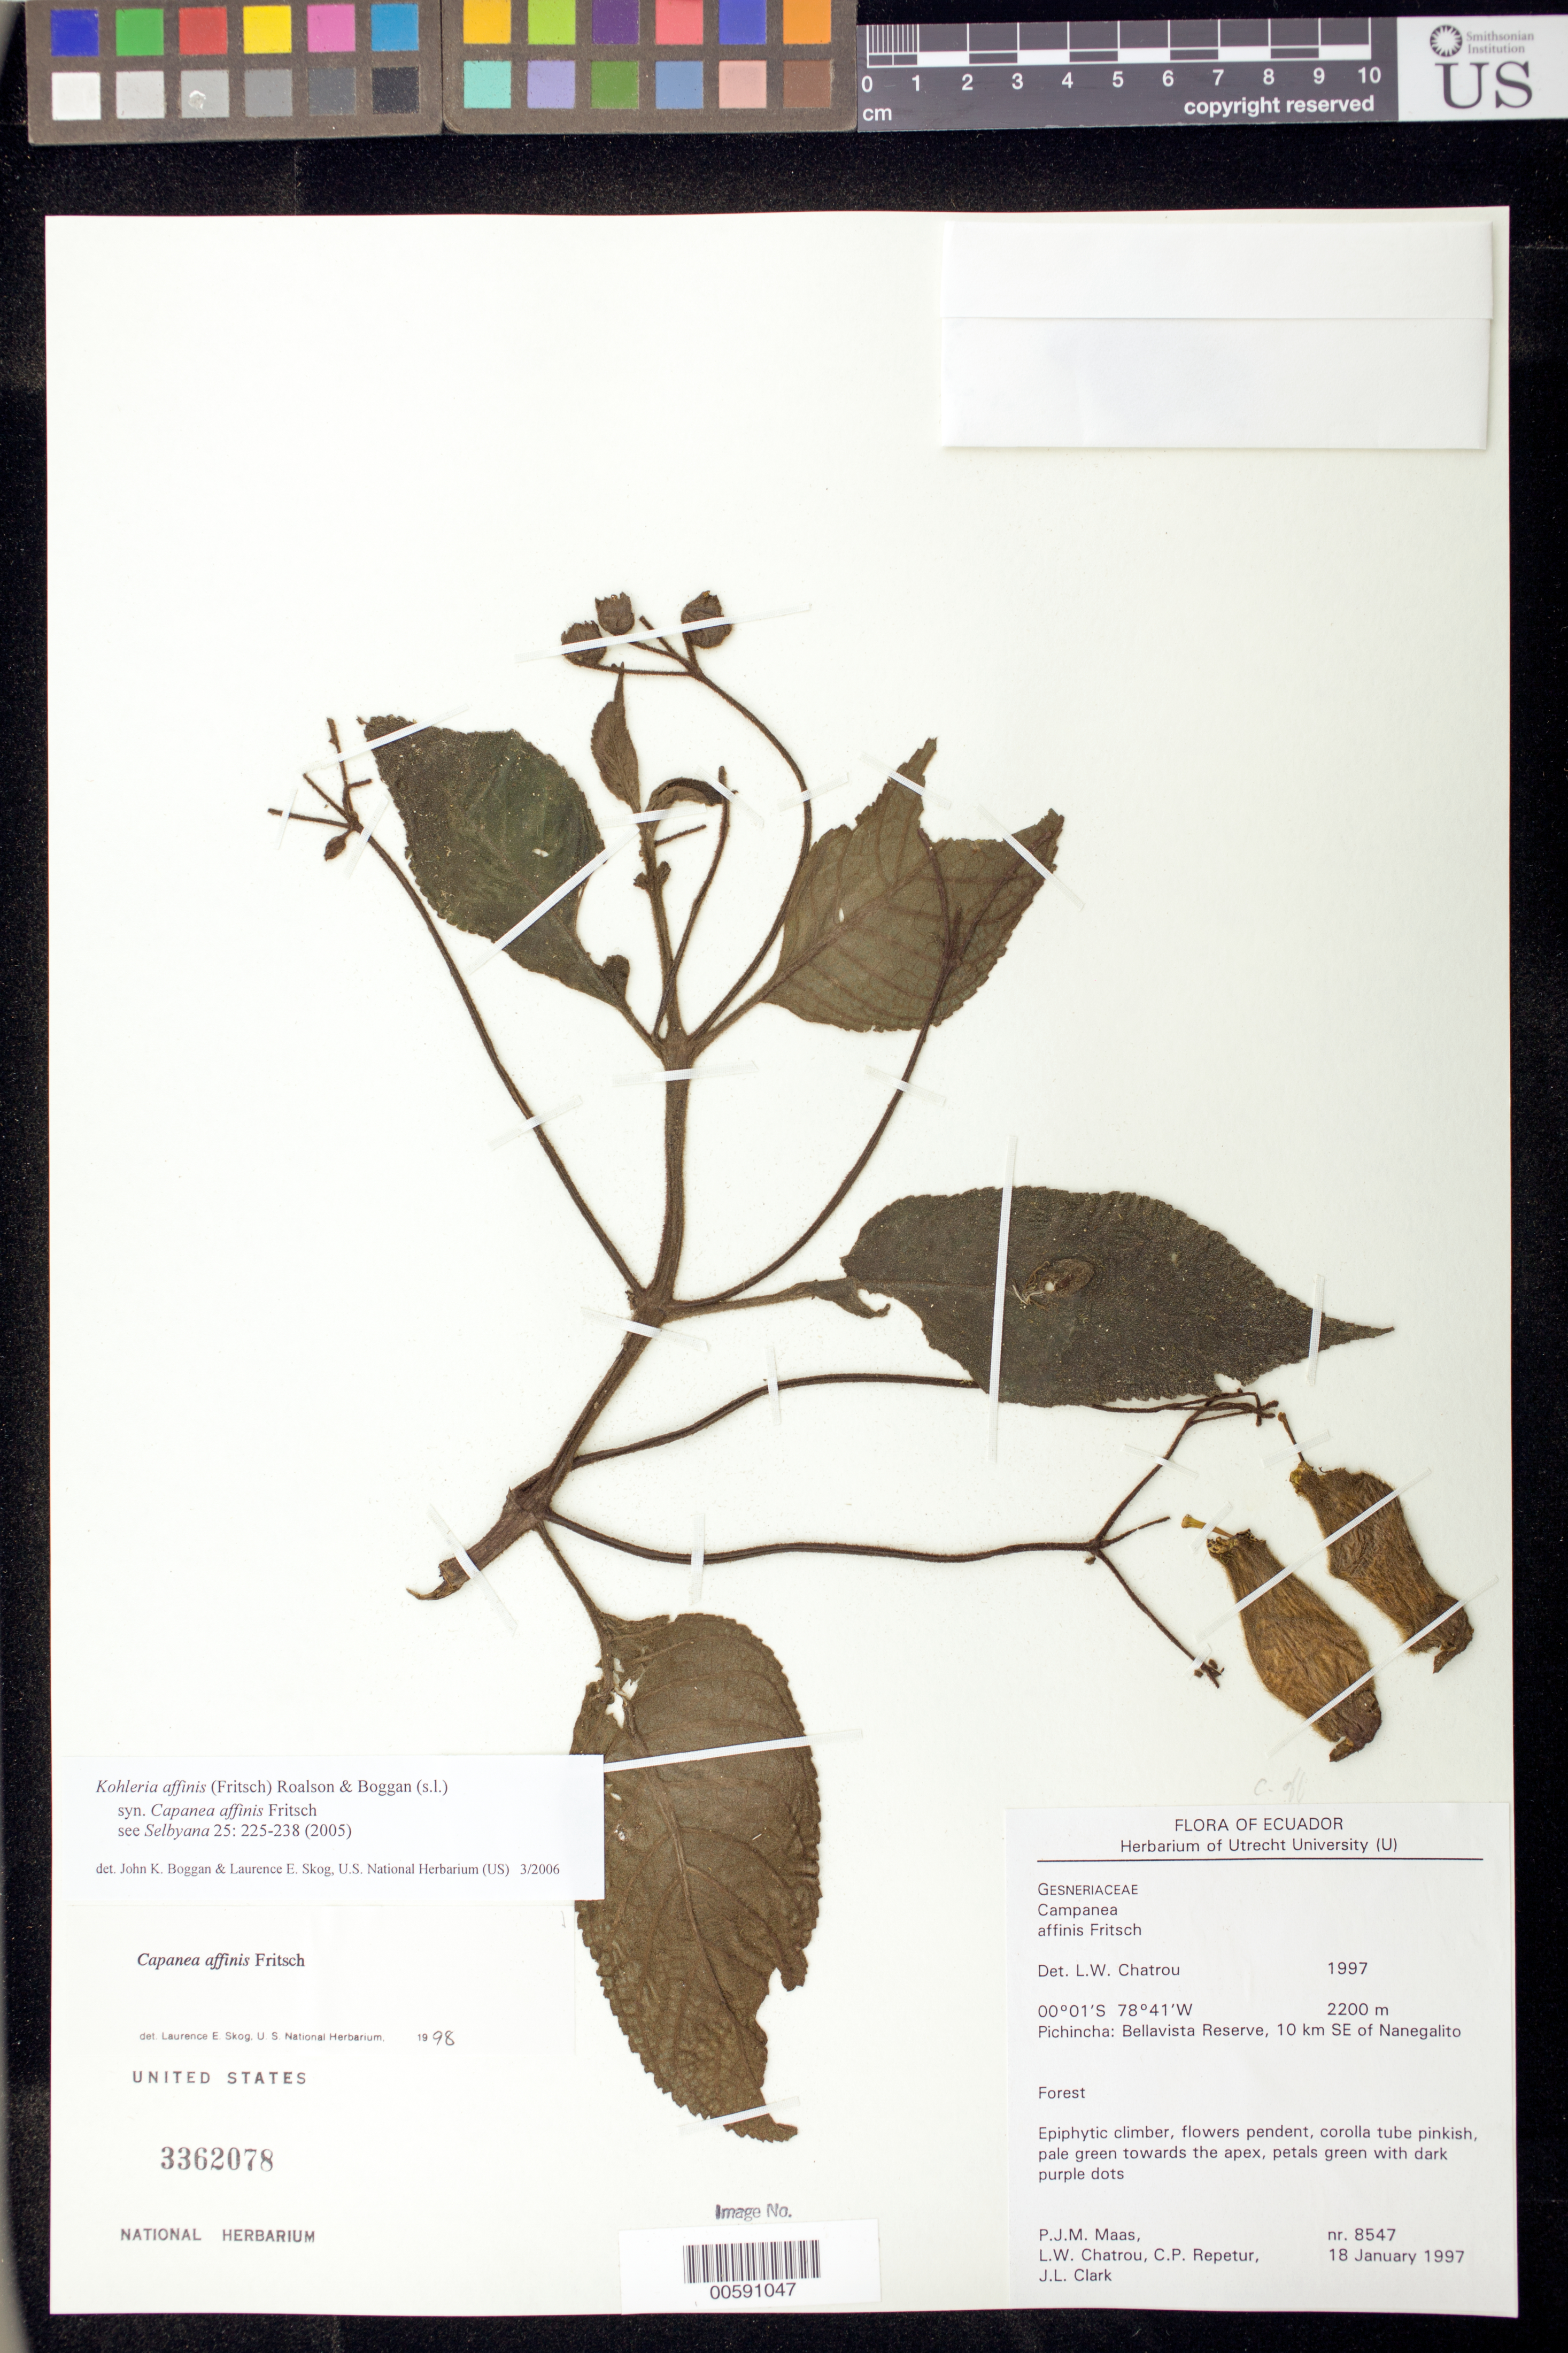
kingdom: Plantae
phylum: Tracheophyta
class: Magnoliopsida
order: Lamiales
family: Gesneriaceae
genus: Kohleria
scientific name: Kohleria affinis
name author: (Fritsch) Roalson & Boggan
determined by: Boggan, J. K.; Skog, L. E.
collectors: P. Maas, L. W. Chatrou, C. Repetur & J. L. Clark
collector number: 8547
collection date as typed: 18 Jan 1997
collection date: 1997-01-18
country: Ecuador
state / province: Pichincha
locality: Bellavista Reserve, 10 km SE of Nanegalito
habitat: Forest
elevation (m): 2200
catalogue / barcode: US 3362078